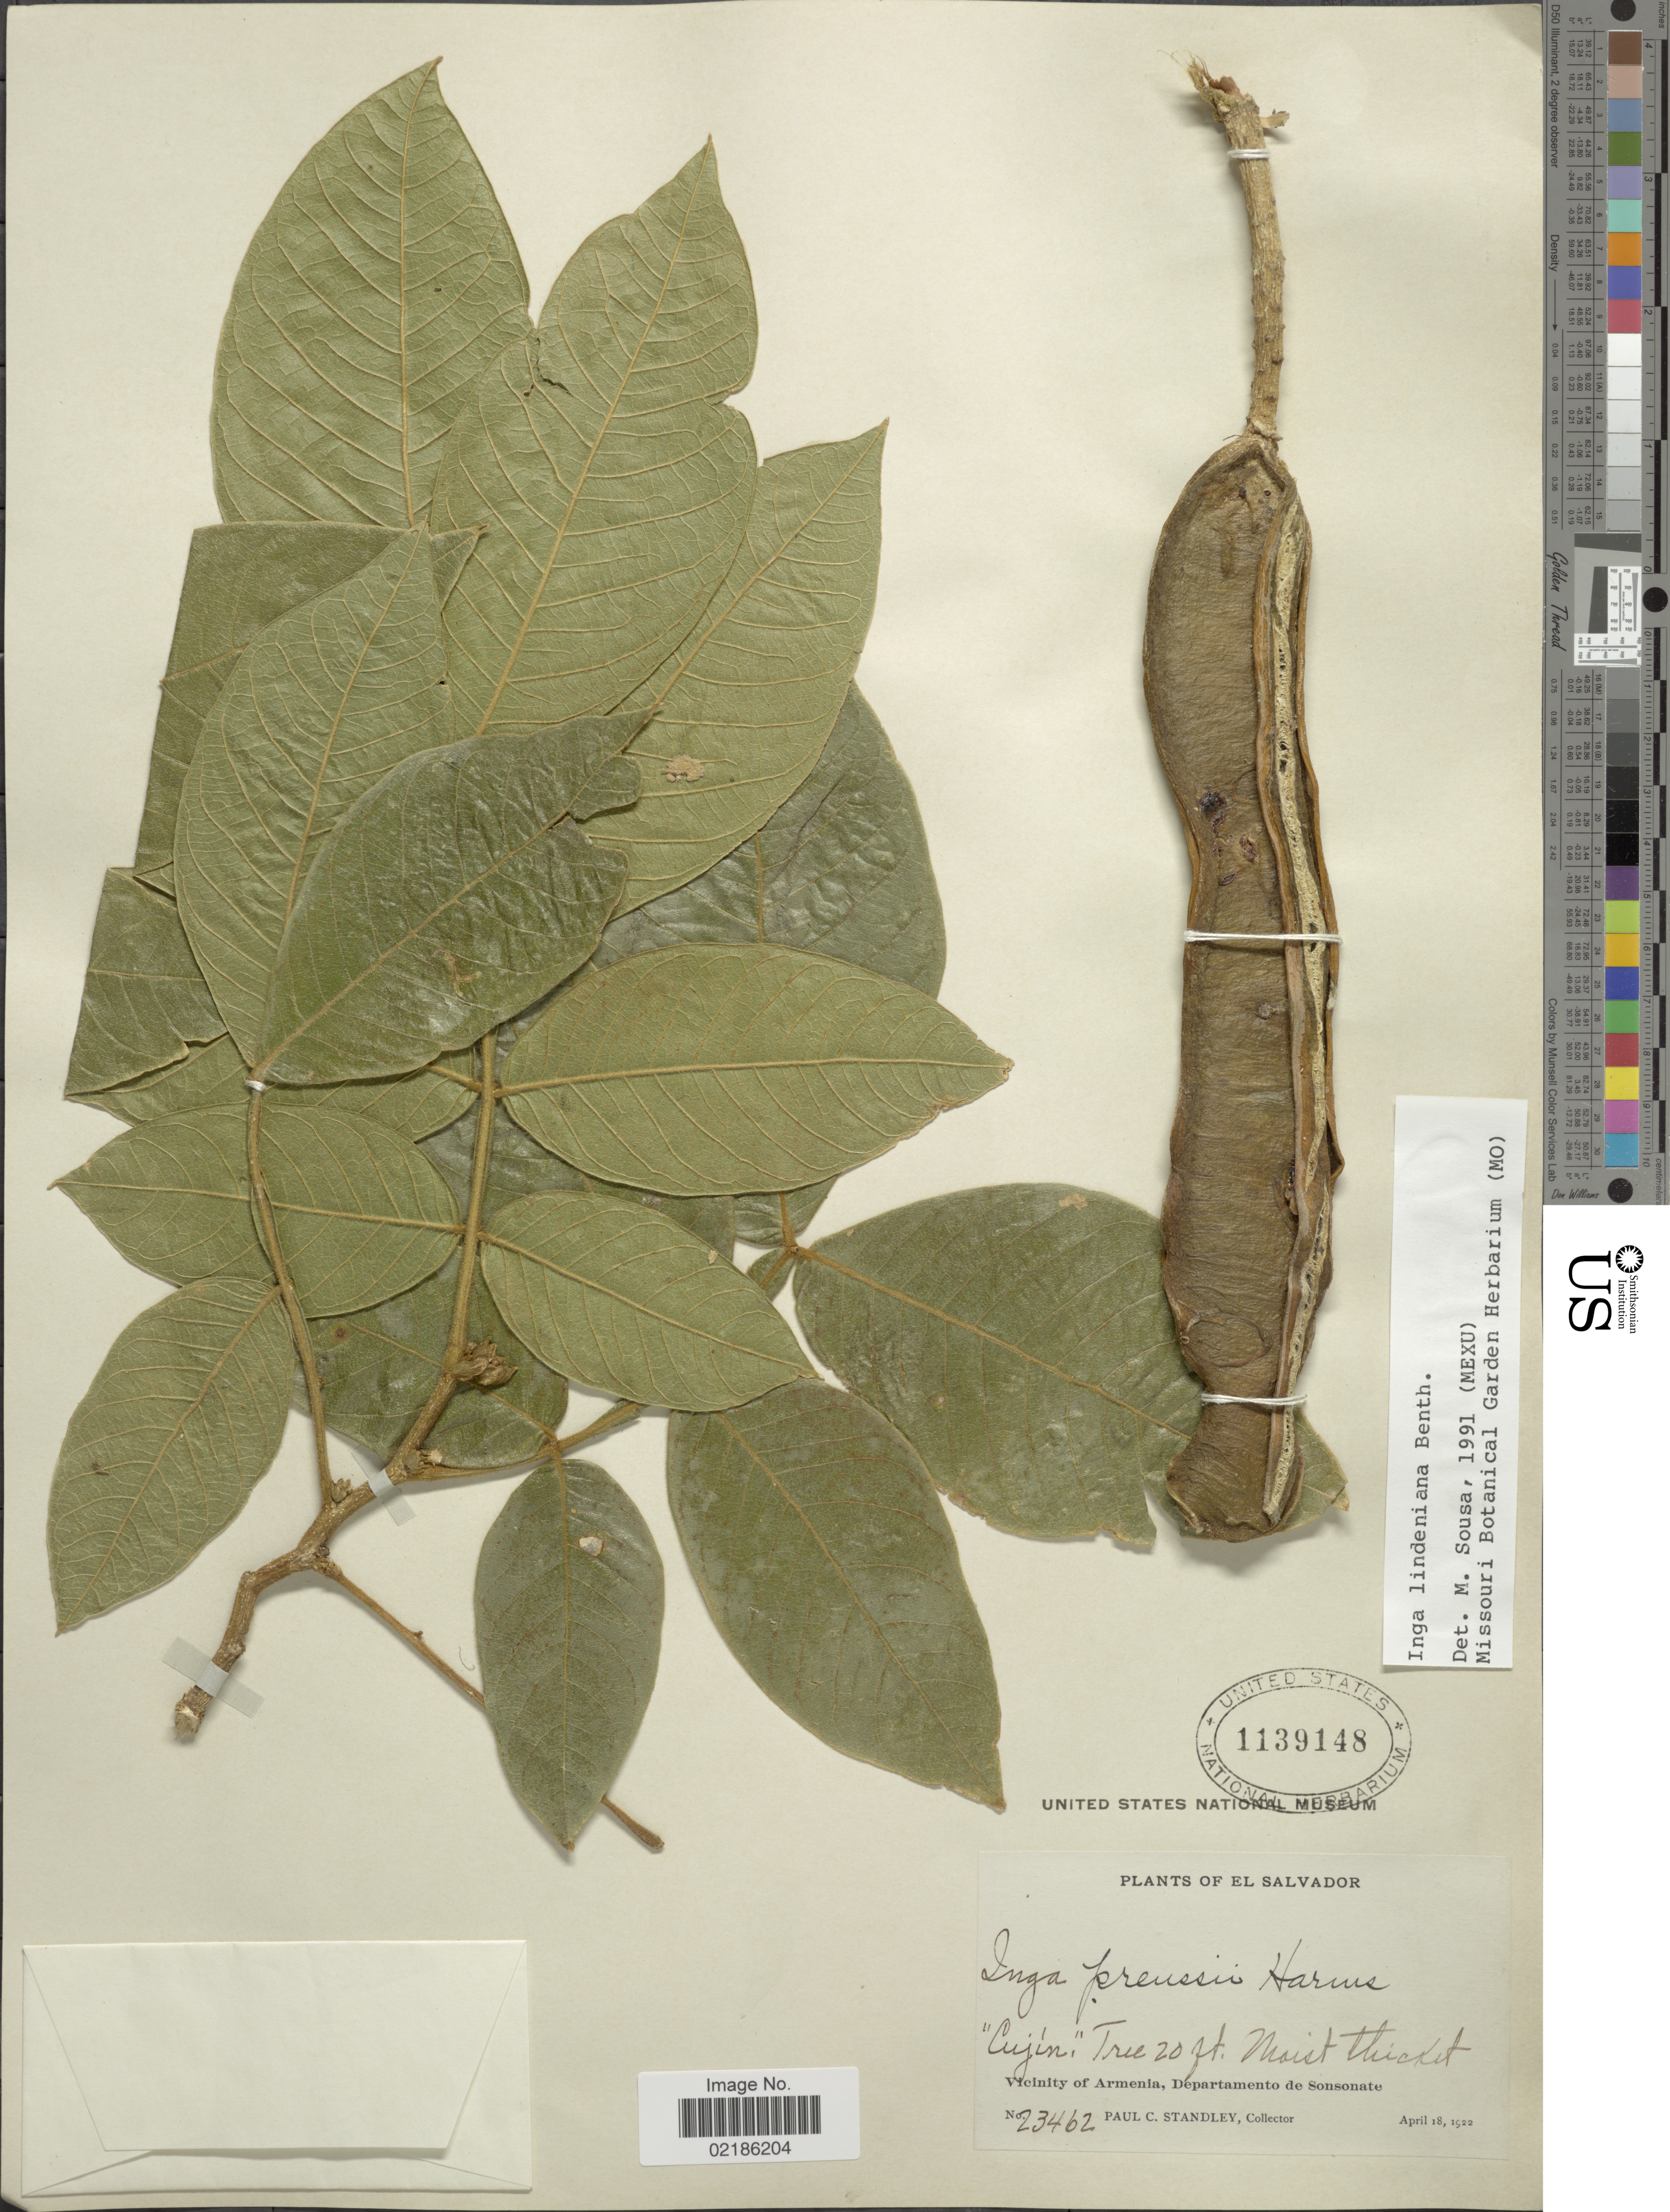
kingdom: Plantae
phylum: Tracheophyta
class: Magnoliopsida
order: Fabales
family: Fabaceae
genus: Inga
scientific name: Inga lindeniana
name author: Benth.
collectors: P. C. Standley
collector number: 23462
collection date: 1922-04-18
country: El Salvador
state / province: Sonsonate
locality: Vicinity of Armenia.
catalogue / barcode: US 1139148